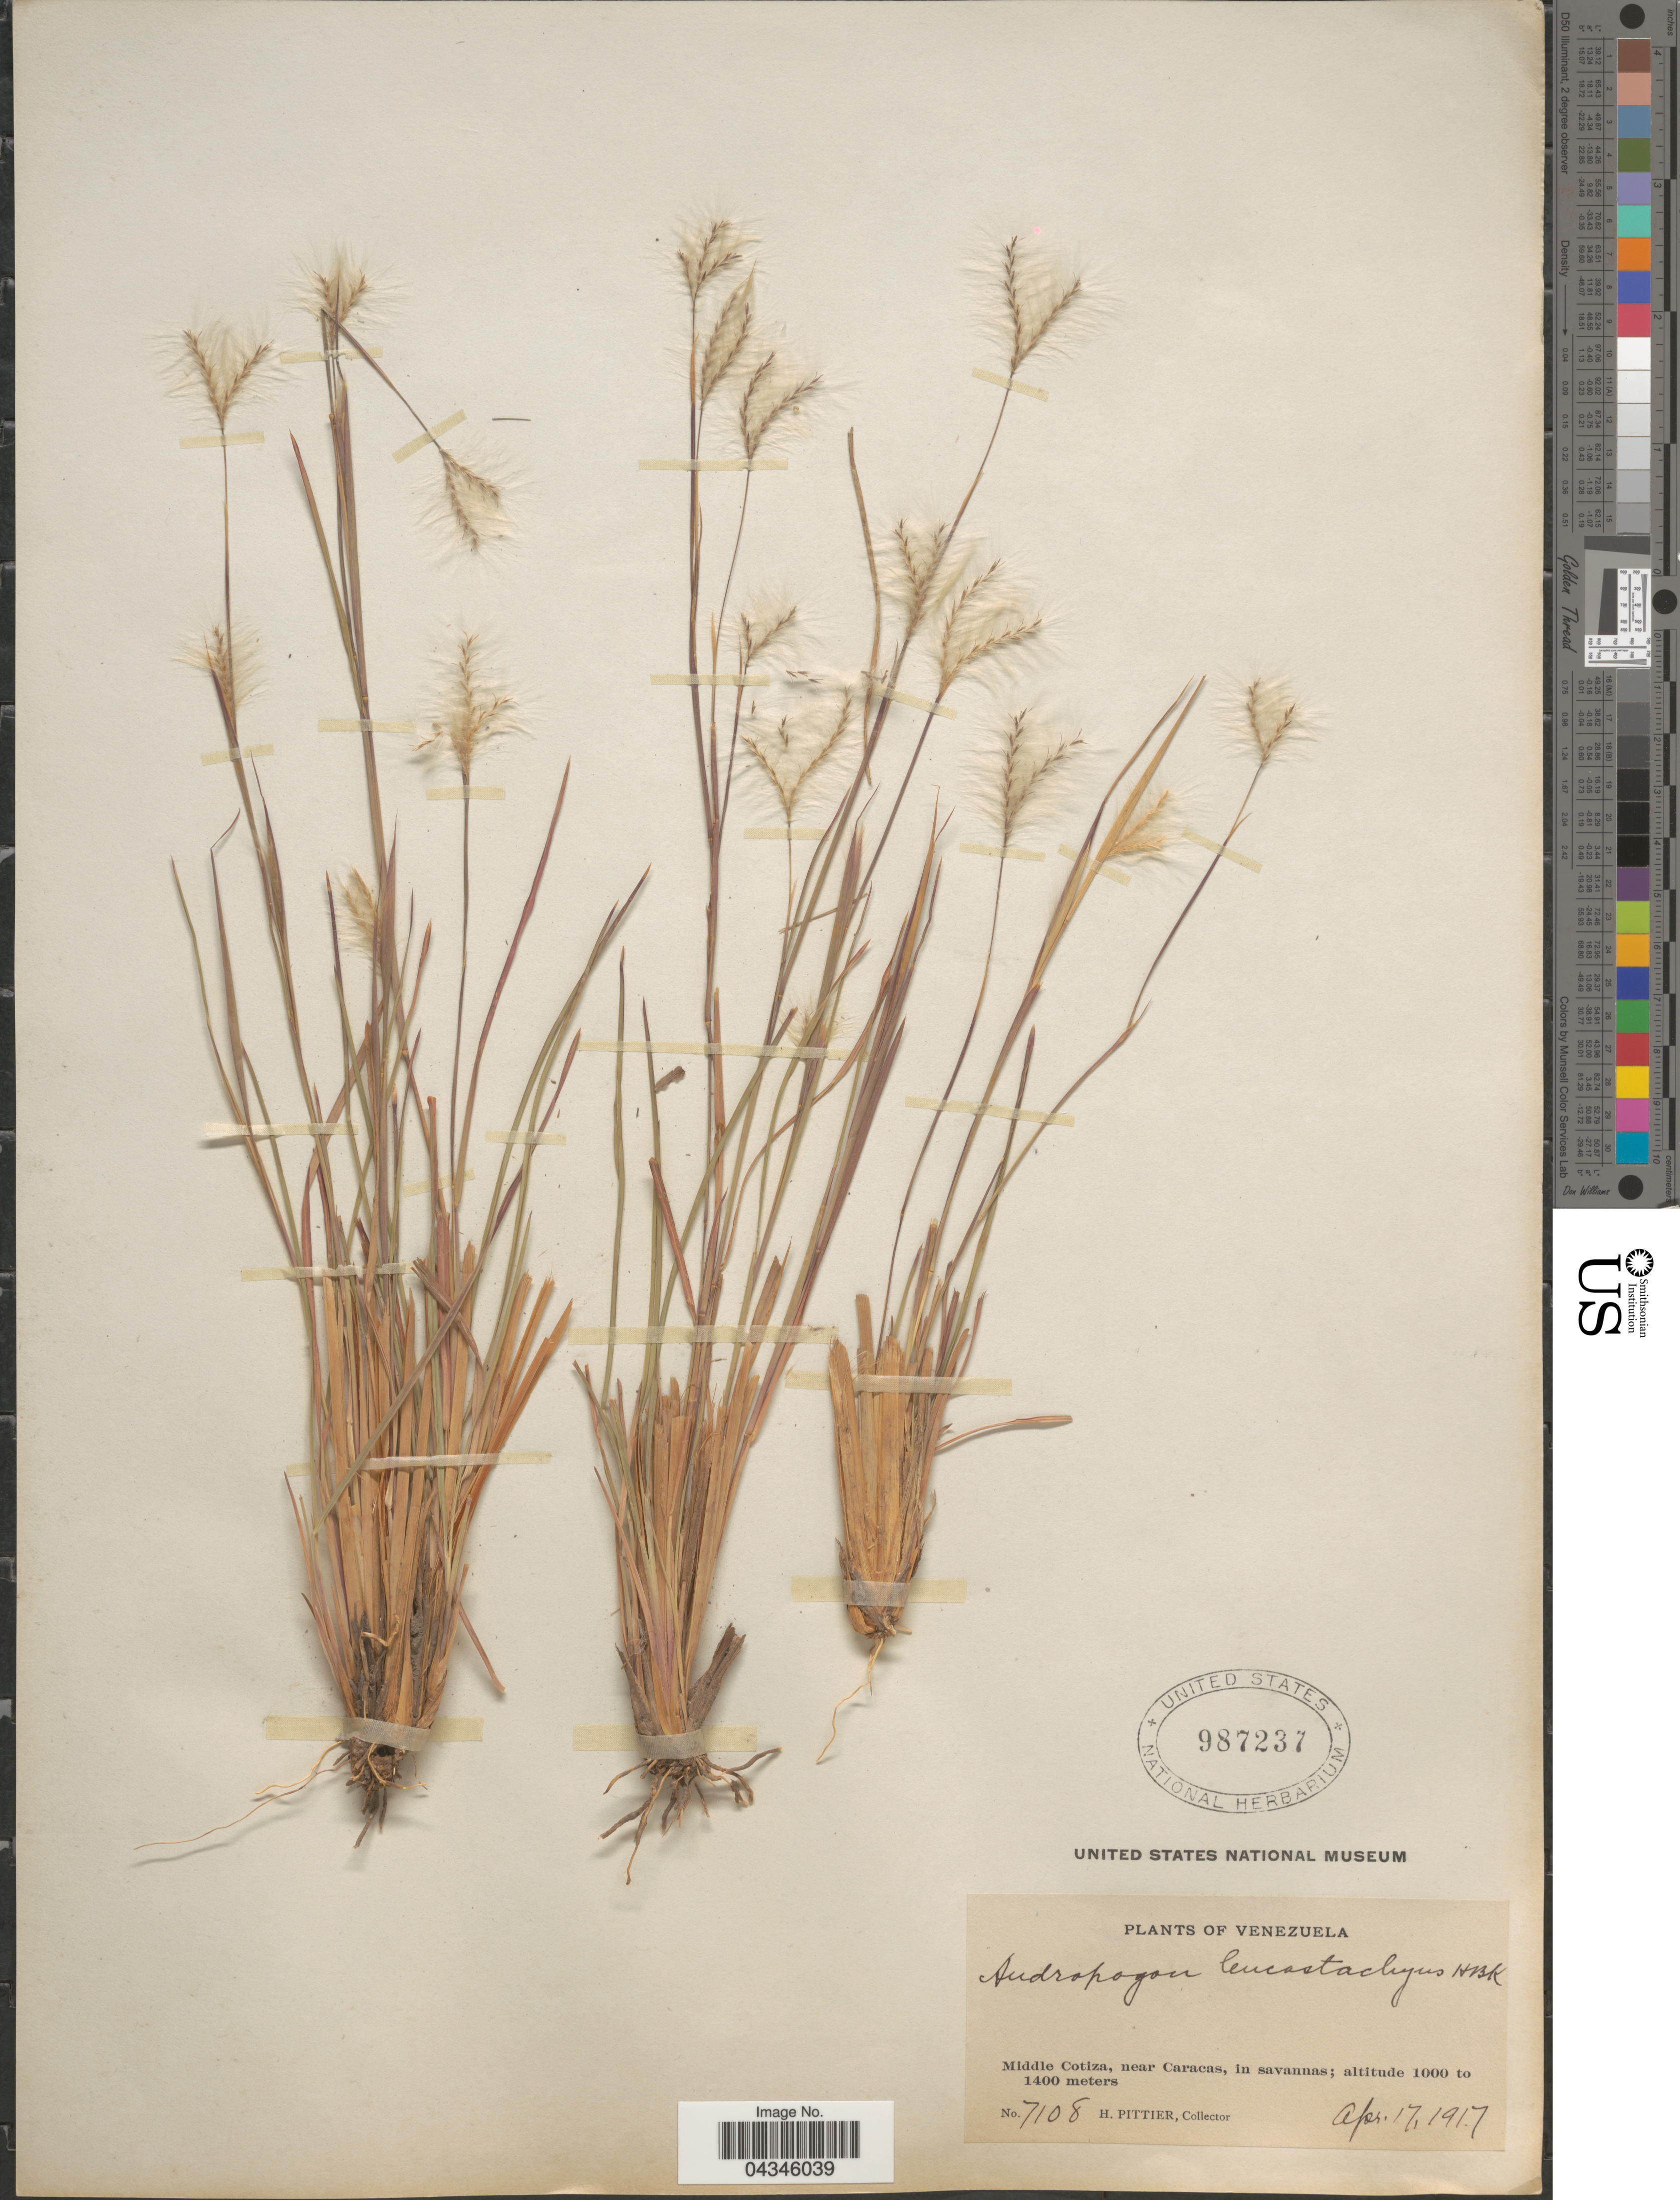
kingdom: Plantae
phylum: Tracheophyta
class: Liliopsida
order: Poales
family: Poaceae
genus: Andropogon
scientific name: Andropogon leucostachyus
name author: Kunth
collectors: H. F. Pittier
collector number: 7108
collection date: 1917-04-17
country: Venezuela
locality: Middle Cotiza, near Caracas, in savannas.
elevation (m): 1000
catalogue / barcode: US 987237